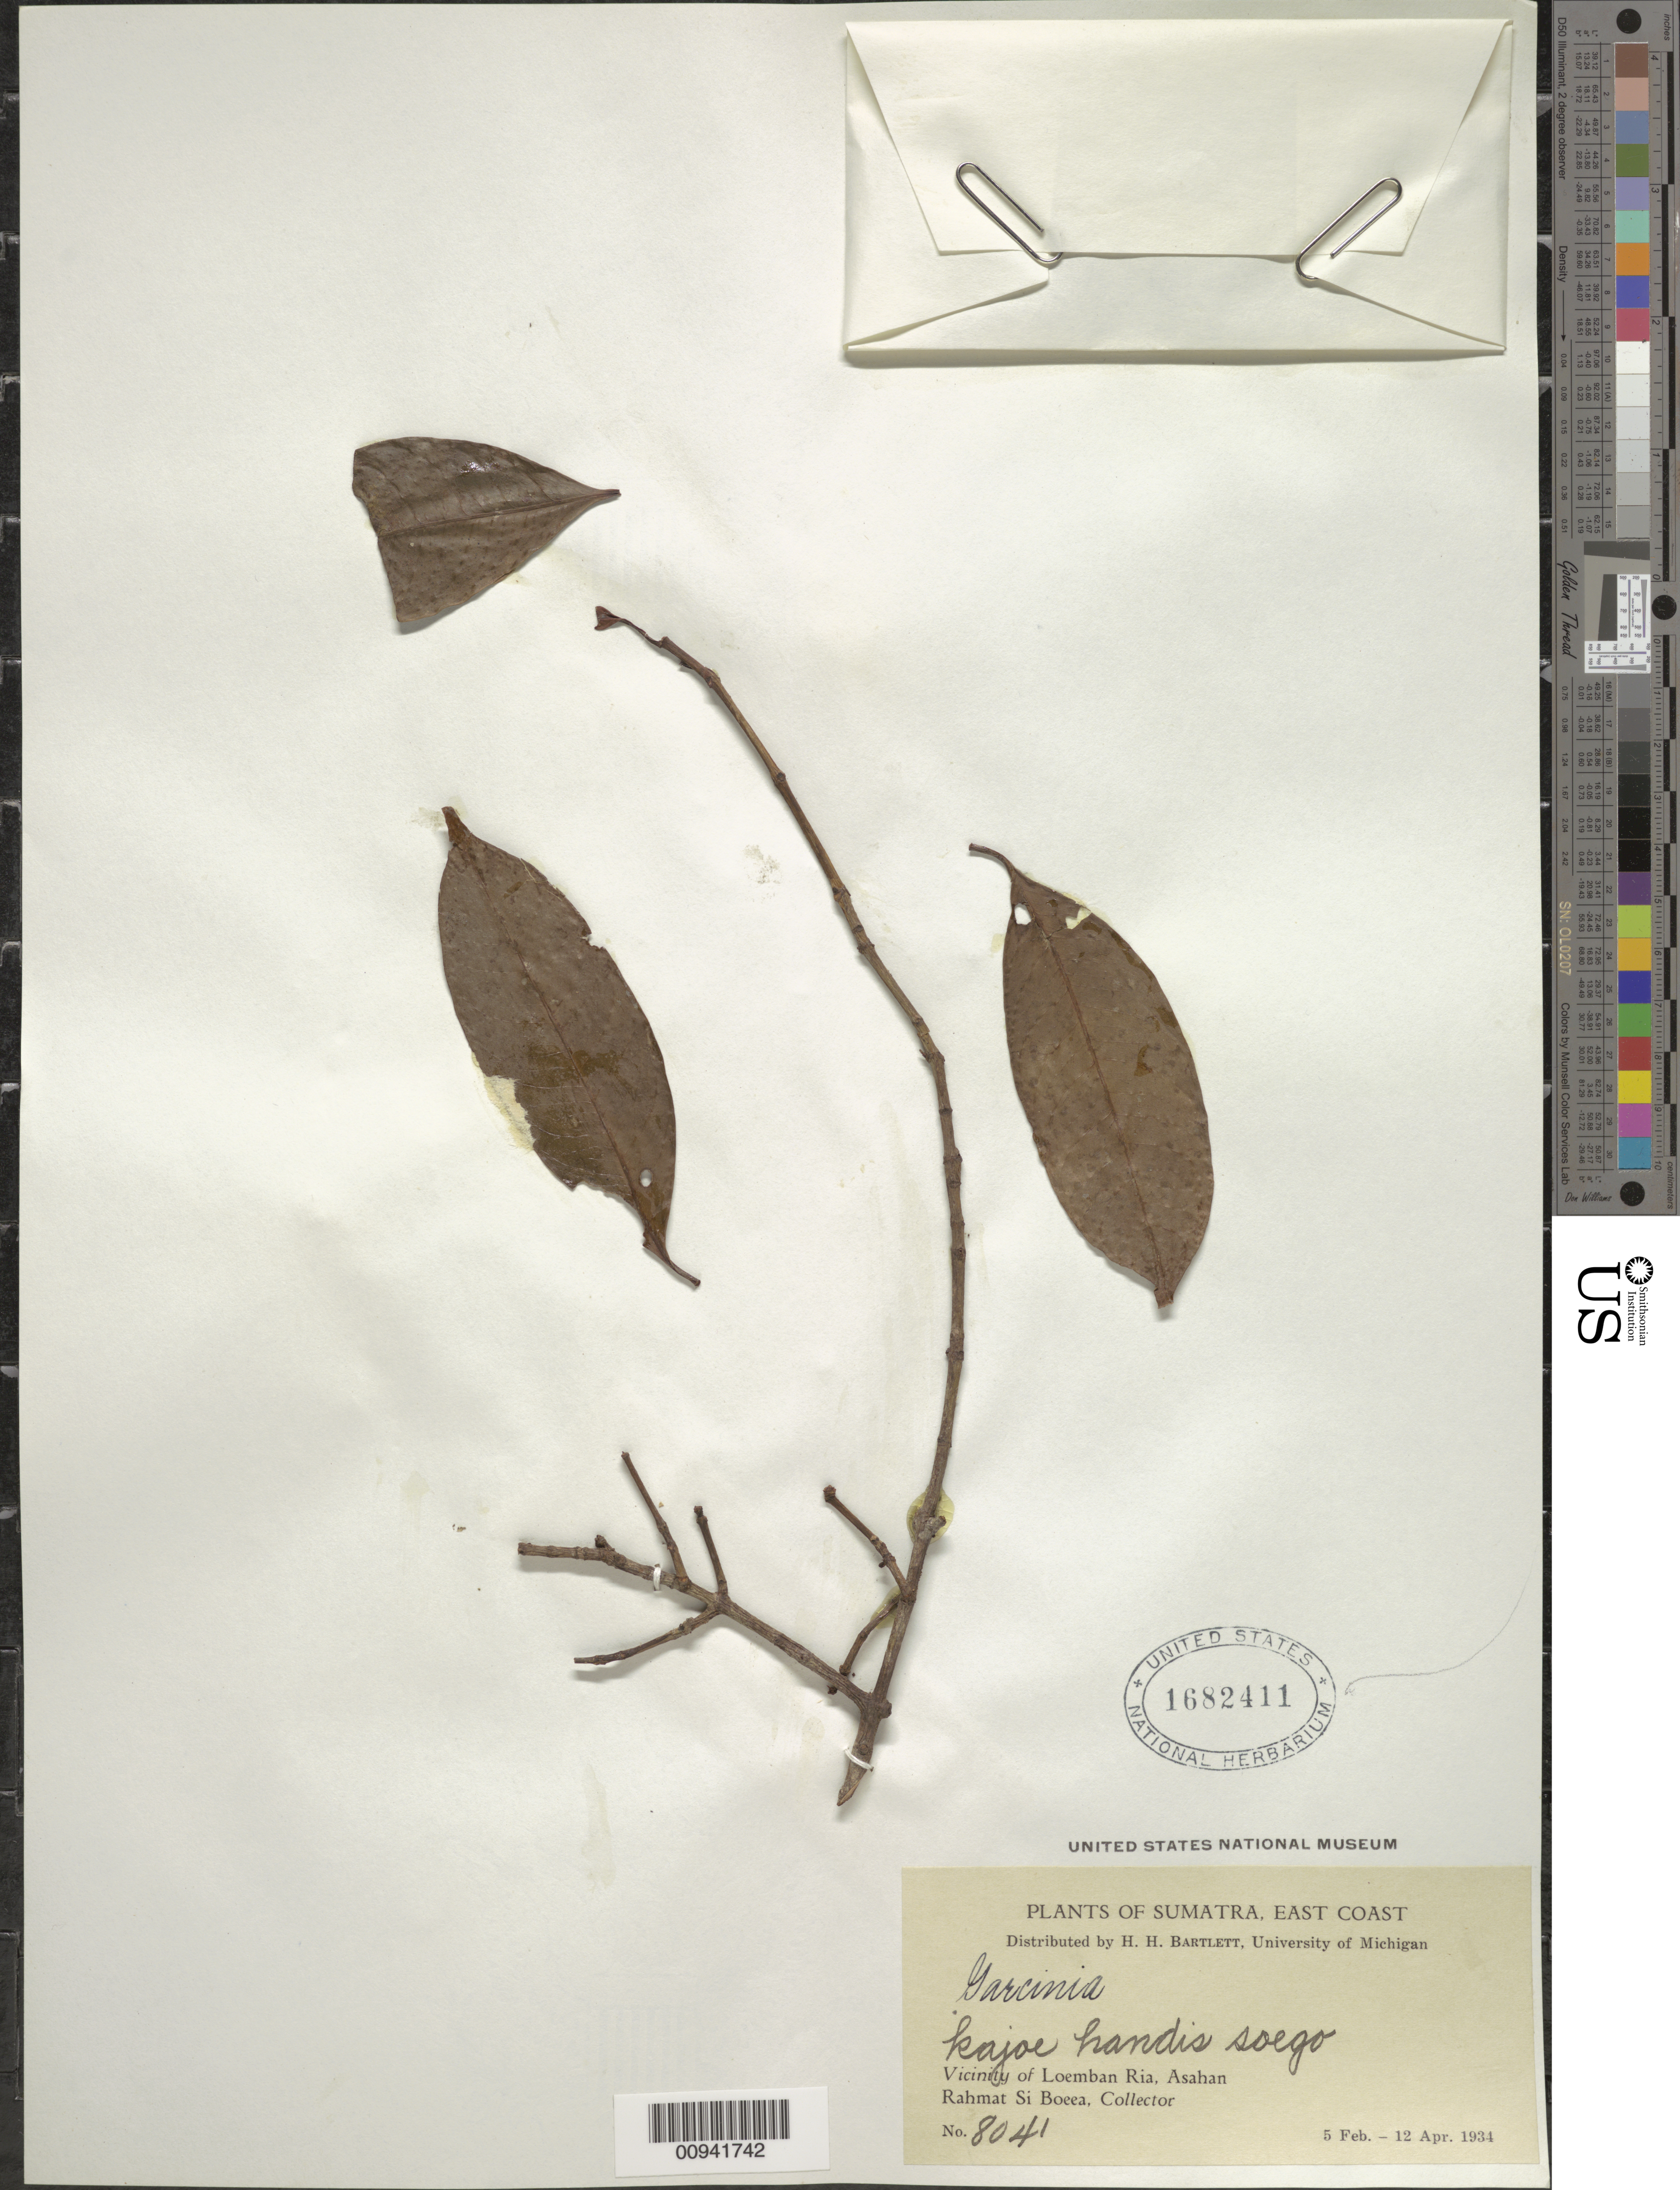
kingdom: Plantae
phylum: Tracheophyta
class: Magnoliopsida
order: Malpighiales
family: Clusiaceae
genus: Garcinia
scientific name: Garcinia sp.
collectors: Rahmat Si Boeea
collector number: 8041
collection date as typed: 05 Feb 1934 to 12 Apr 1934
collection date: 1934-02-05/1934-04-12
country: Indonesia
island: Sumatra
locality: East Coast; Vicinity of Loemban Ria, Asahan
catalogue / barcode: US 1682411